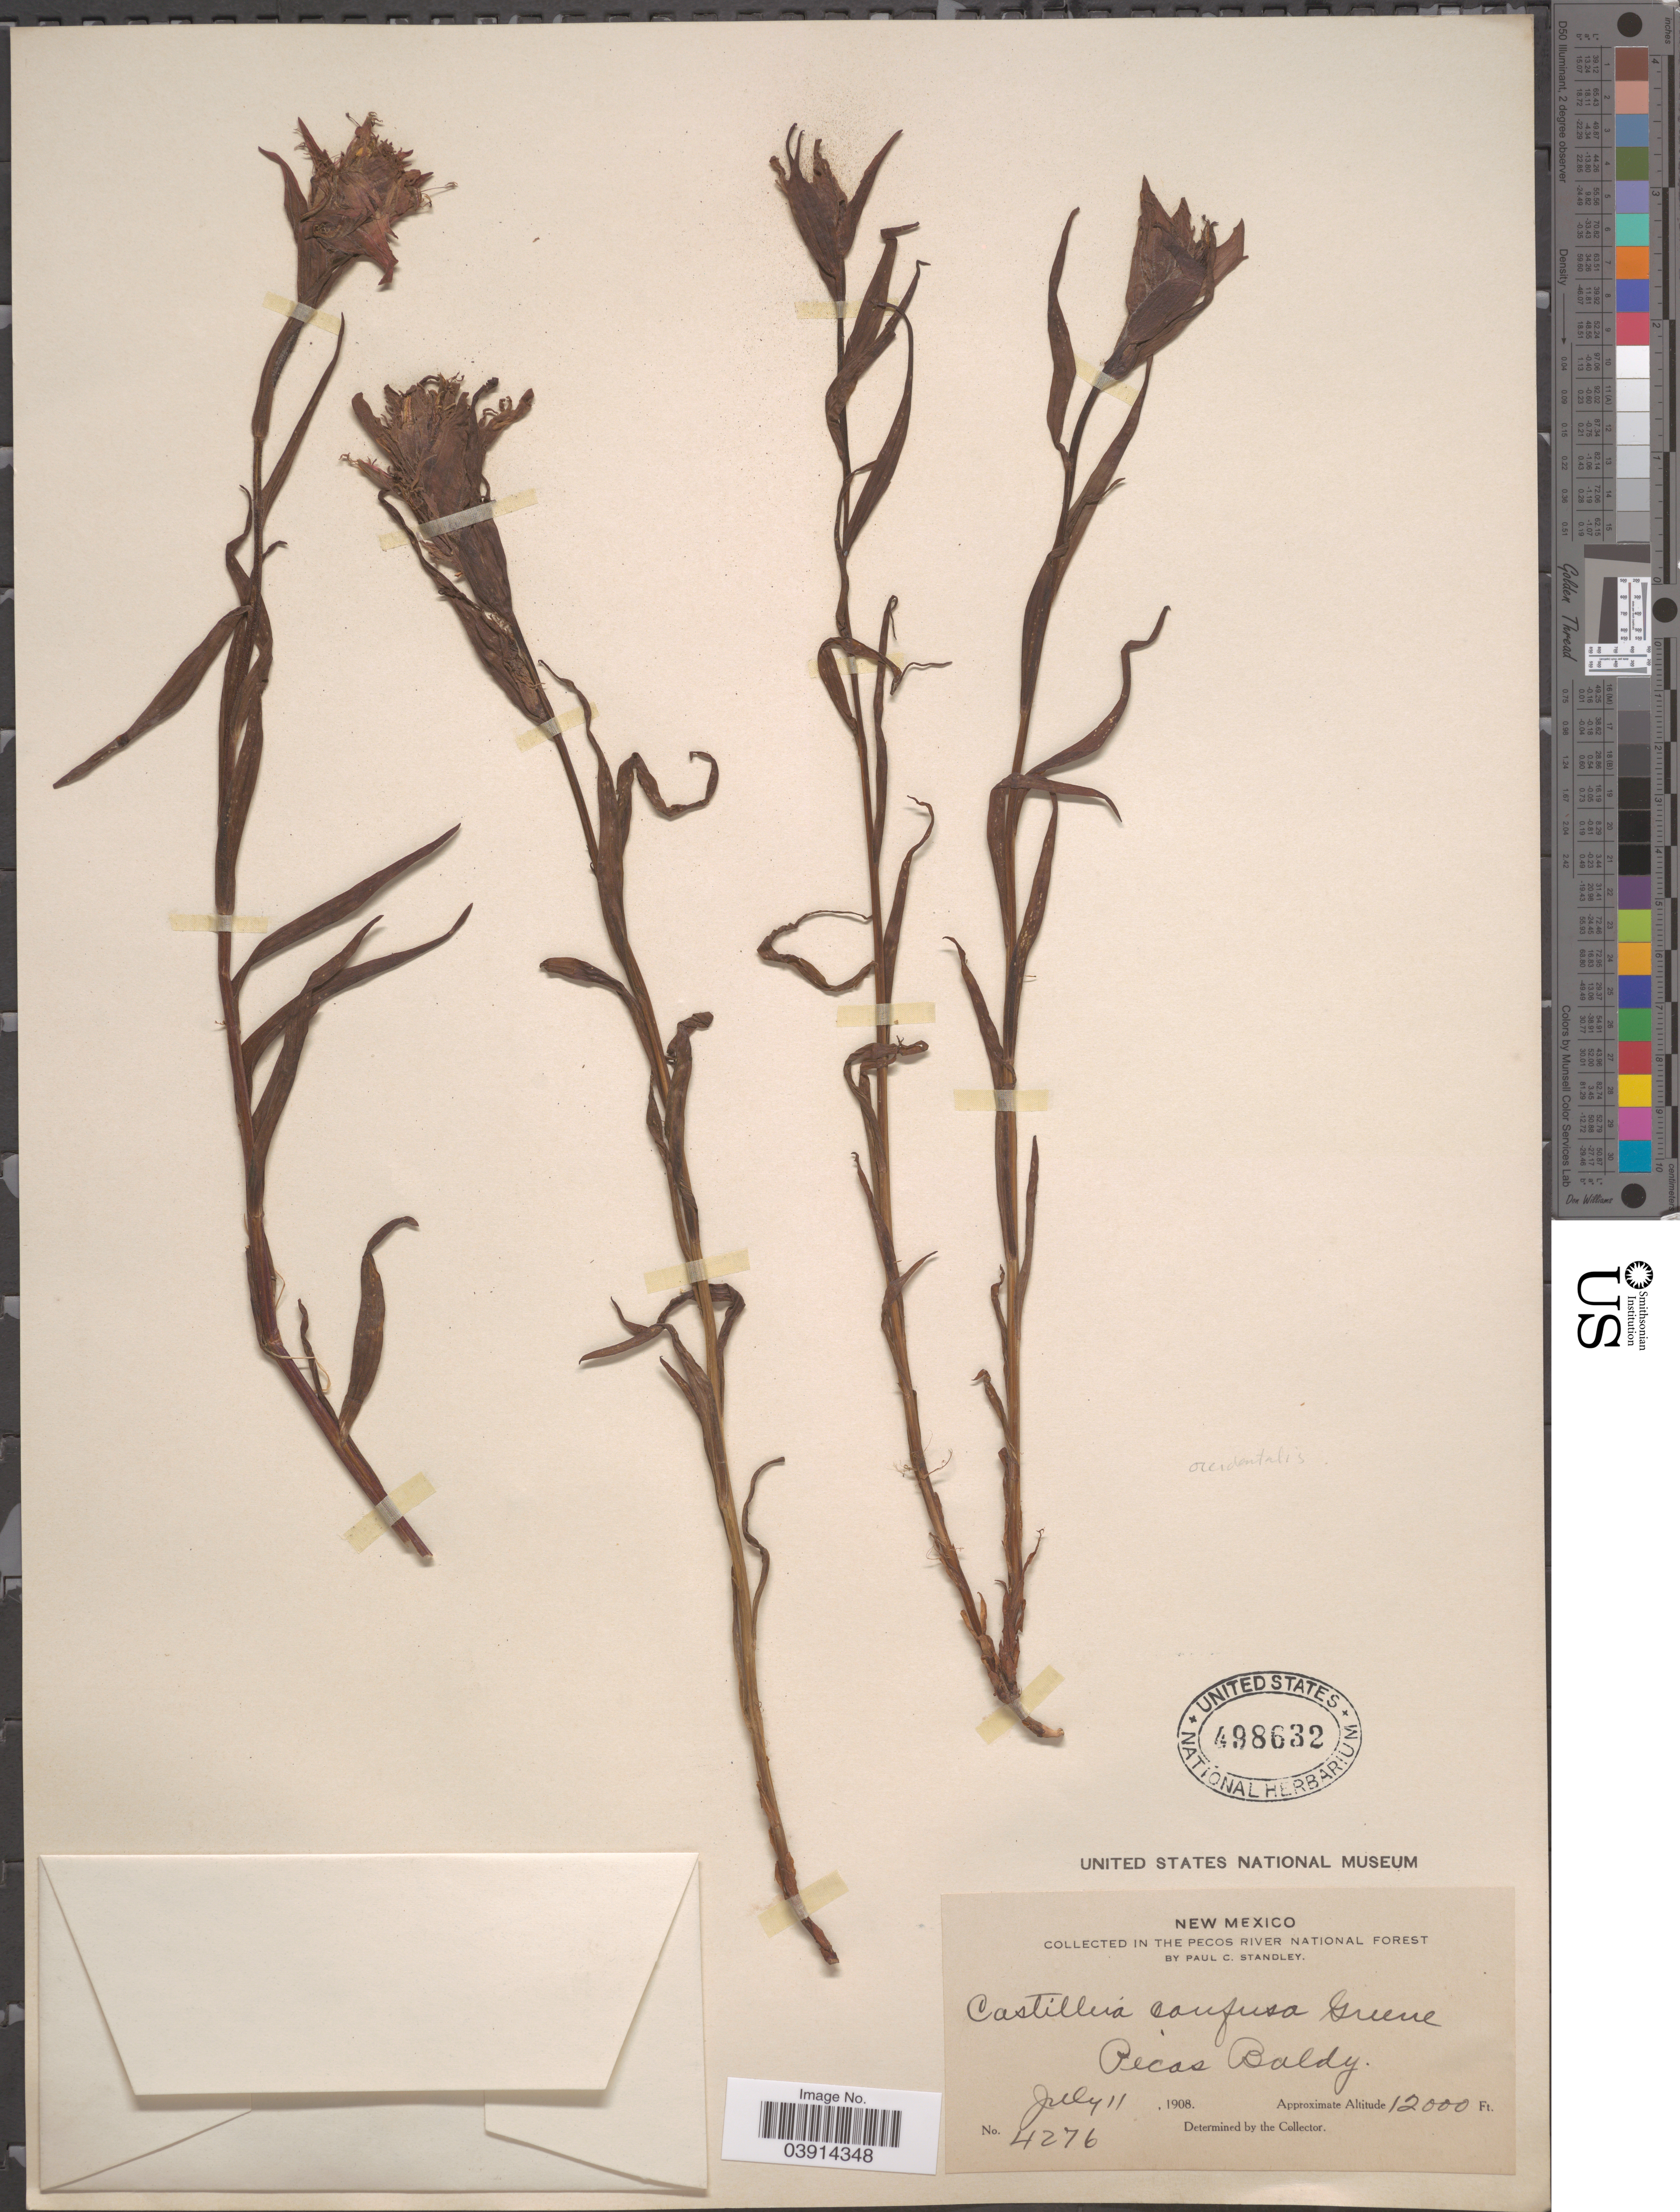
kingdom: Plantae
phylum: Tracheophyta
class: Magnoliopsida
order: Lamiales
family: Orobanchaceae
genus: Castilleja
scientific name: Castilleja sulphurea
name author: Rydb.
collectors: P. C. Standley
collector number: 4276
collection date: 1908-07-11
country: United States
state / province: New Mexico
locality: In the Pecos River National Forest. Pecos Baldy.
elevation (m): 3658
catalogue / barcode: US 498632